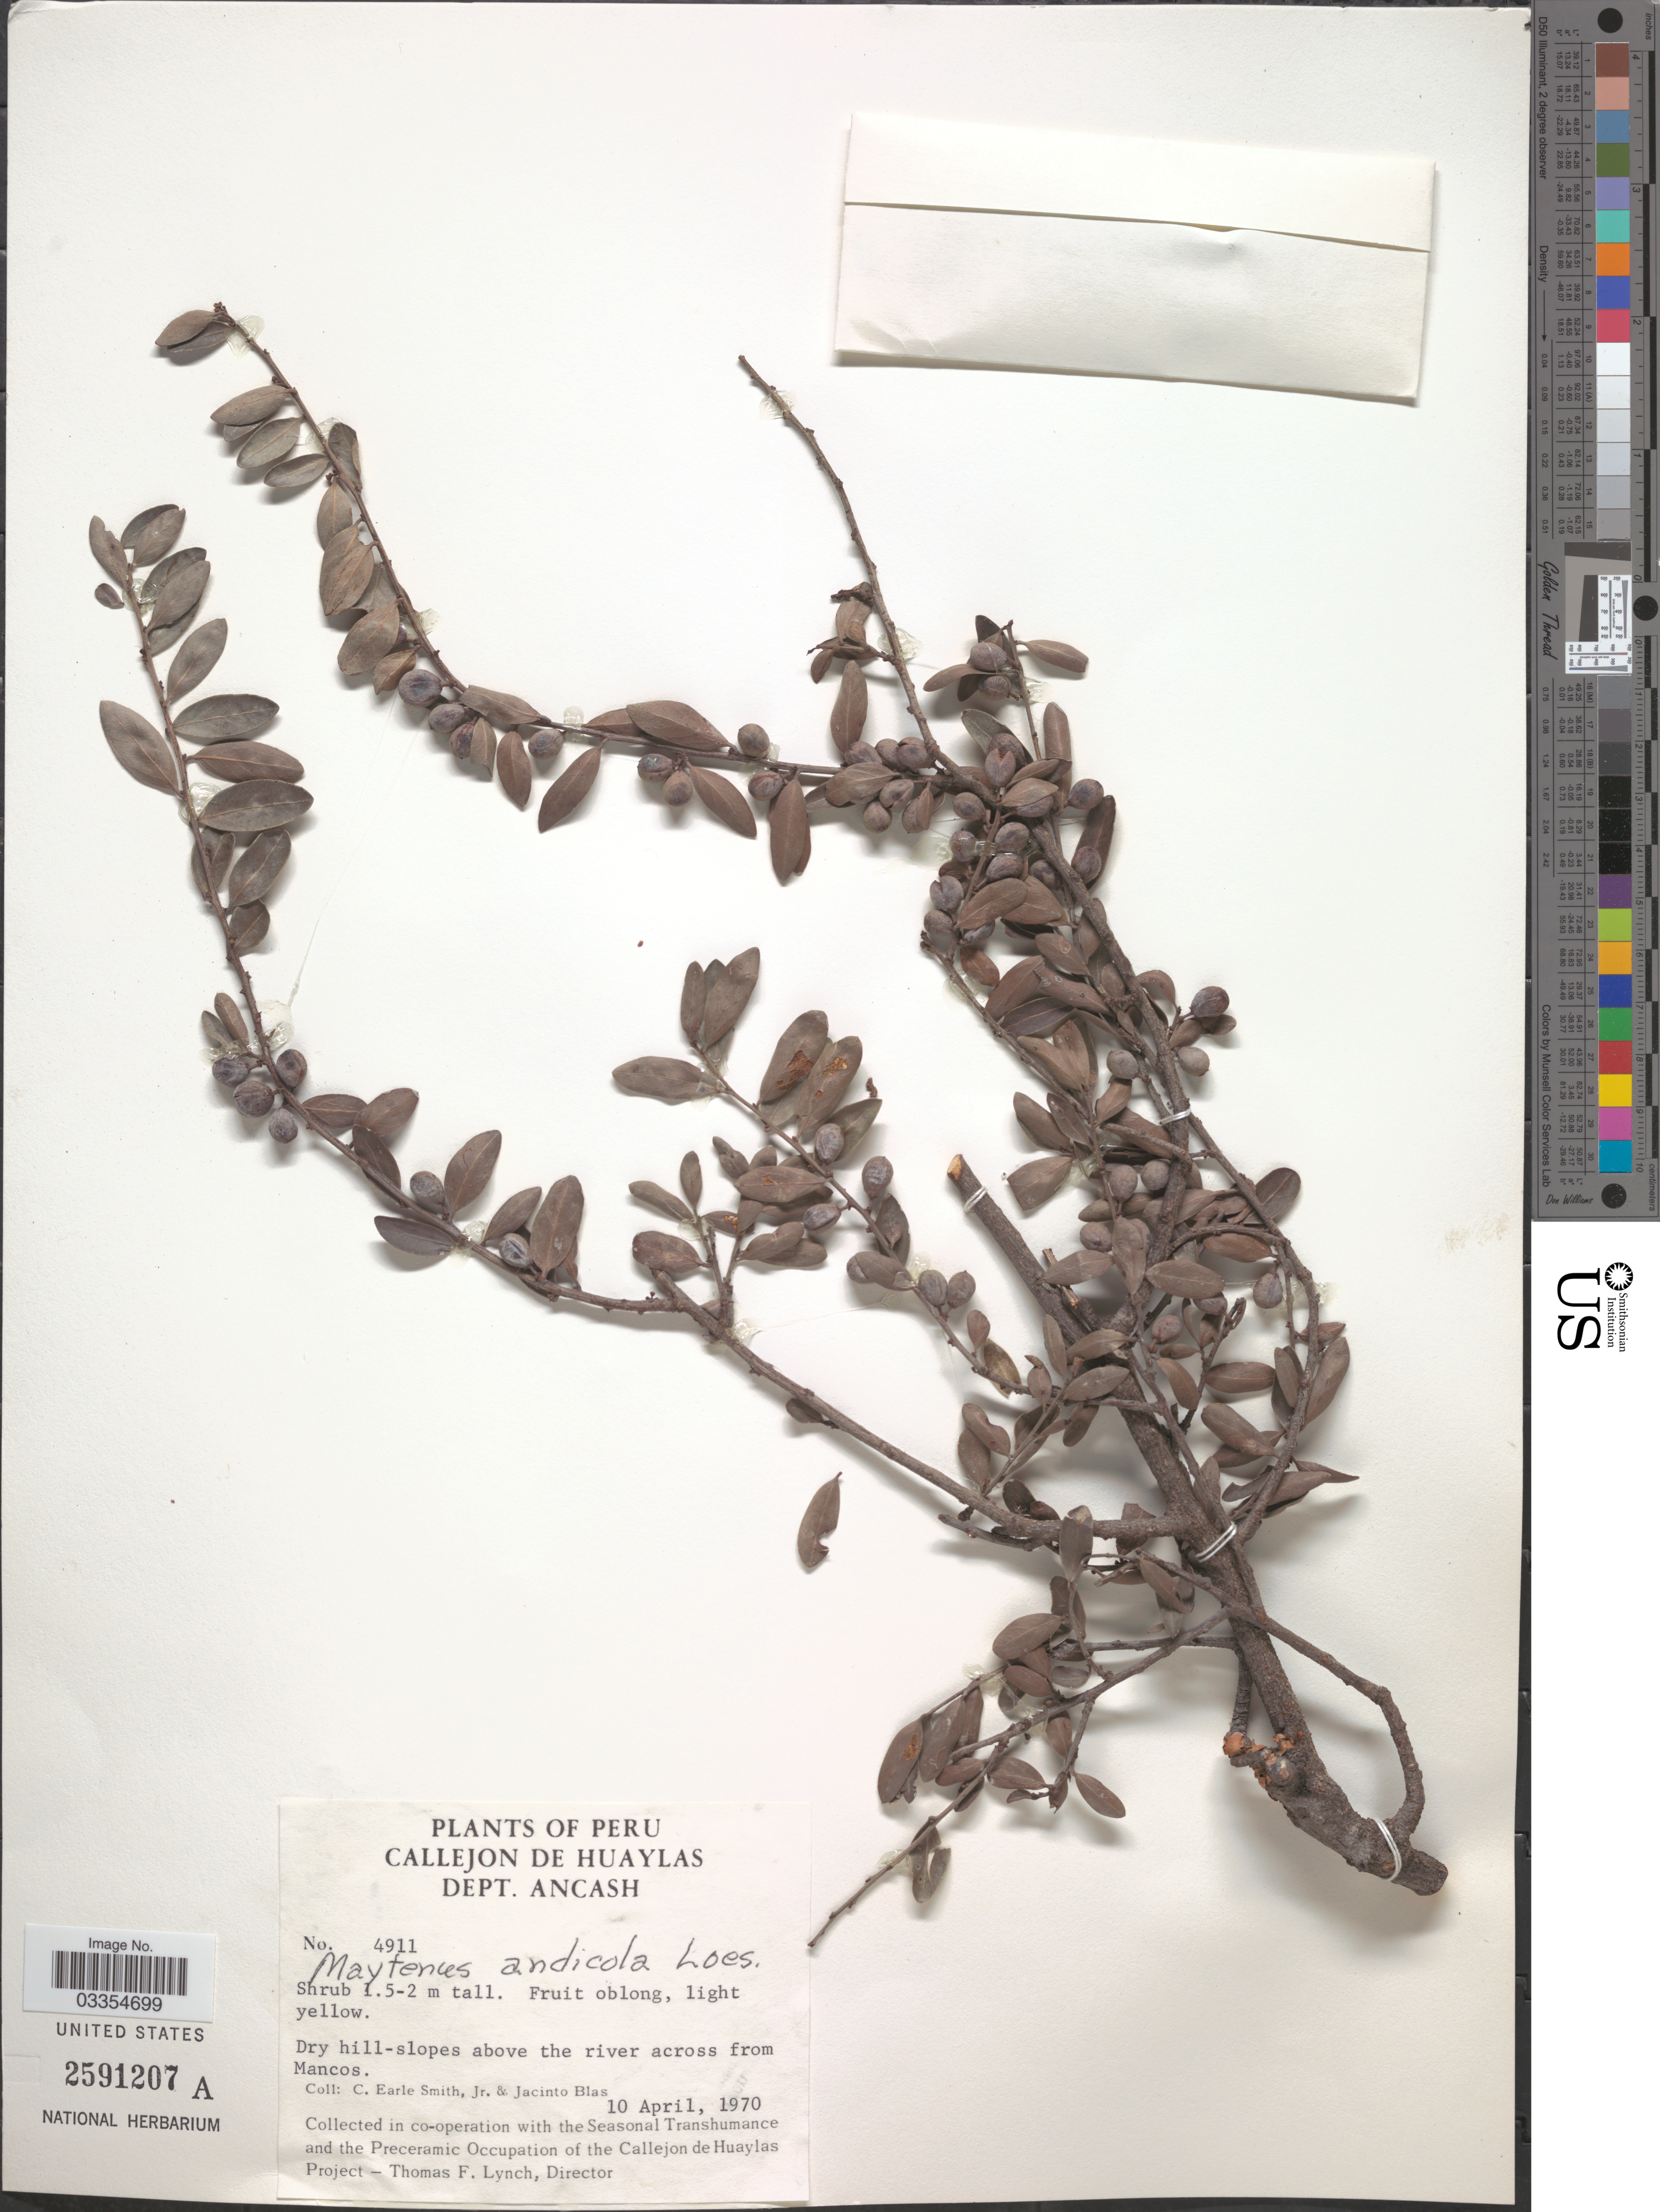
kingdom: Plantae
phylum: Tracheophyta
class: Magnoliopsida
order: Celastrales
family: Celastraceae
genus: Maytenus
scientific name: Maytenus andicola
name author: Loes.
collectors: C. E. Smith Jr. & J. Blas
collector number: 4911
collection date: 1970-04-10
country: Peru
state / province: Ancash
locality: Callejon de Huaylas. Dept. Ancash. Dry hill-slopes above the river across from Mancos.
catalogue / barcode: US 2591207A